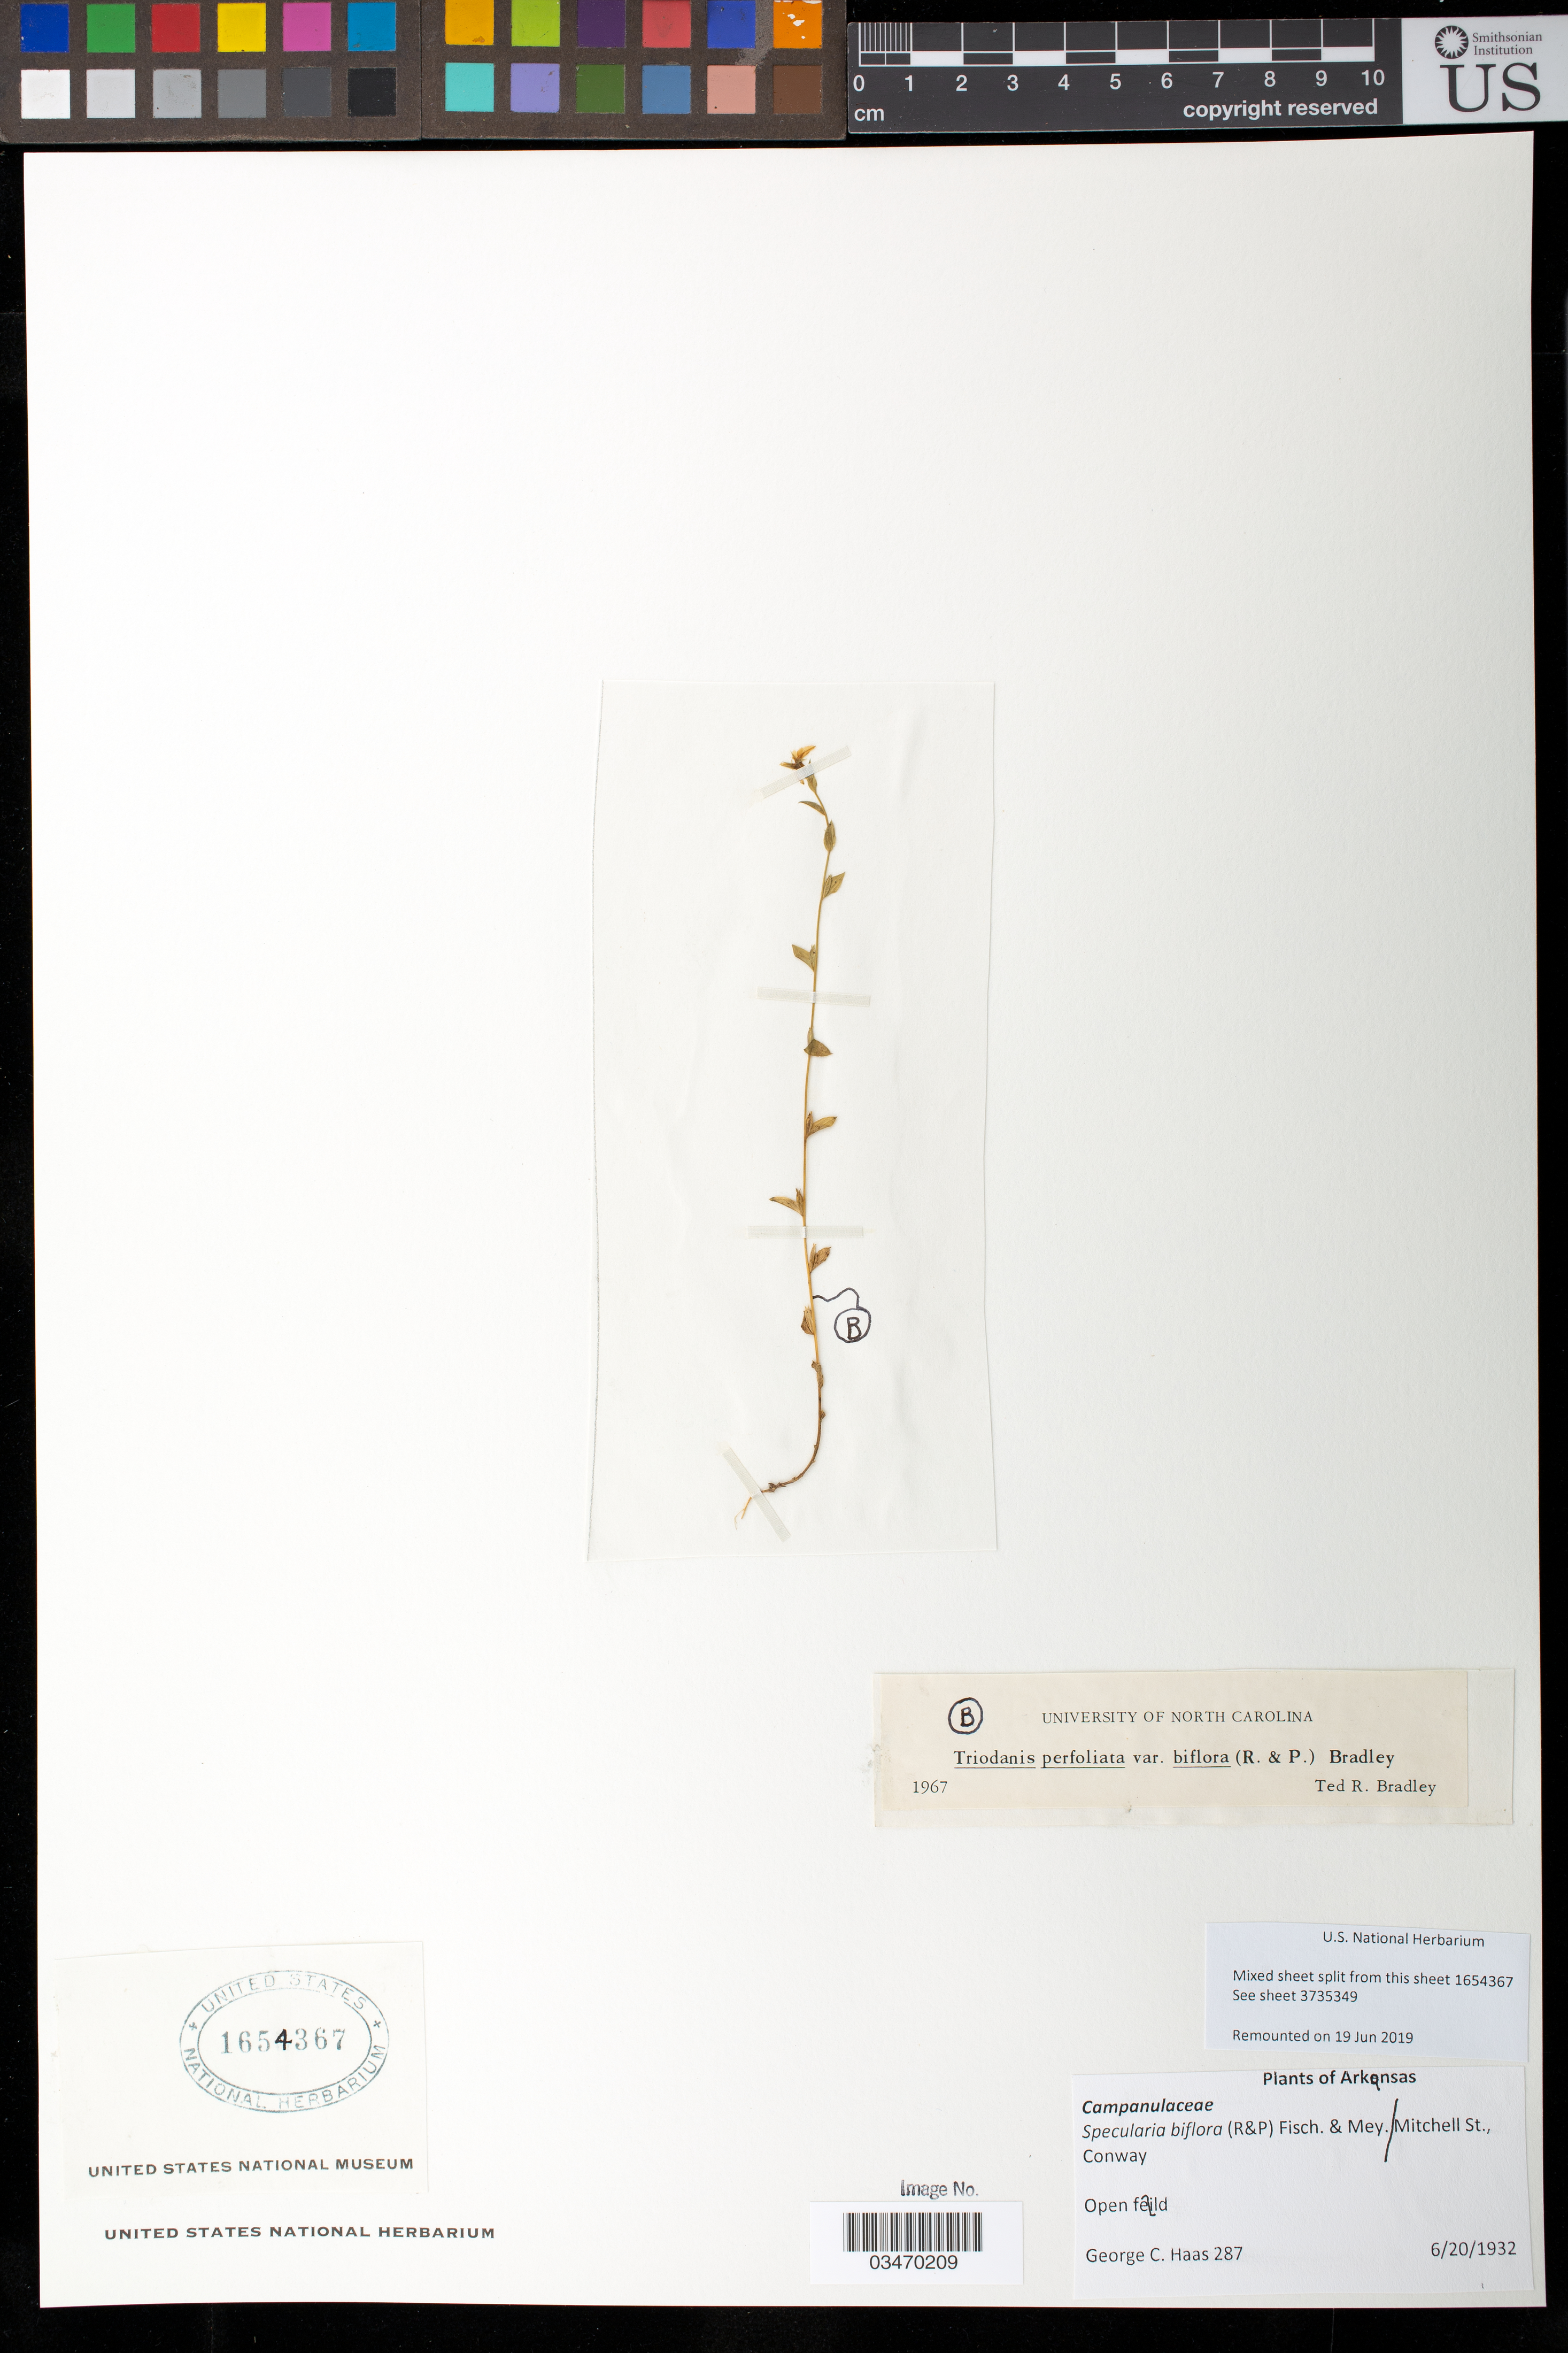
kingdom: Plantae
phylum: Tracheophyta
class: Magnoliopsida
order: Asterales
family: Campanulaceae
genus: Triodanis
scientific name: Triodanis perfoliata var. biflora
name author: (Ruiz & Pav.) Bradley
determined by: Milburn, J.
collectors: G. Haas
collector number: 287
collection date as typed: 20 Jun 1932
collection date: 1932-06-20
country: United States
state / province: Arkansas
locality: Mitchell Street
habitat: open field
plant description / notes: Specimen split from mixed sheet no. 1654367. Remounted on 19 Jun 2019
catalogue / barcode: US 1654367